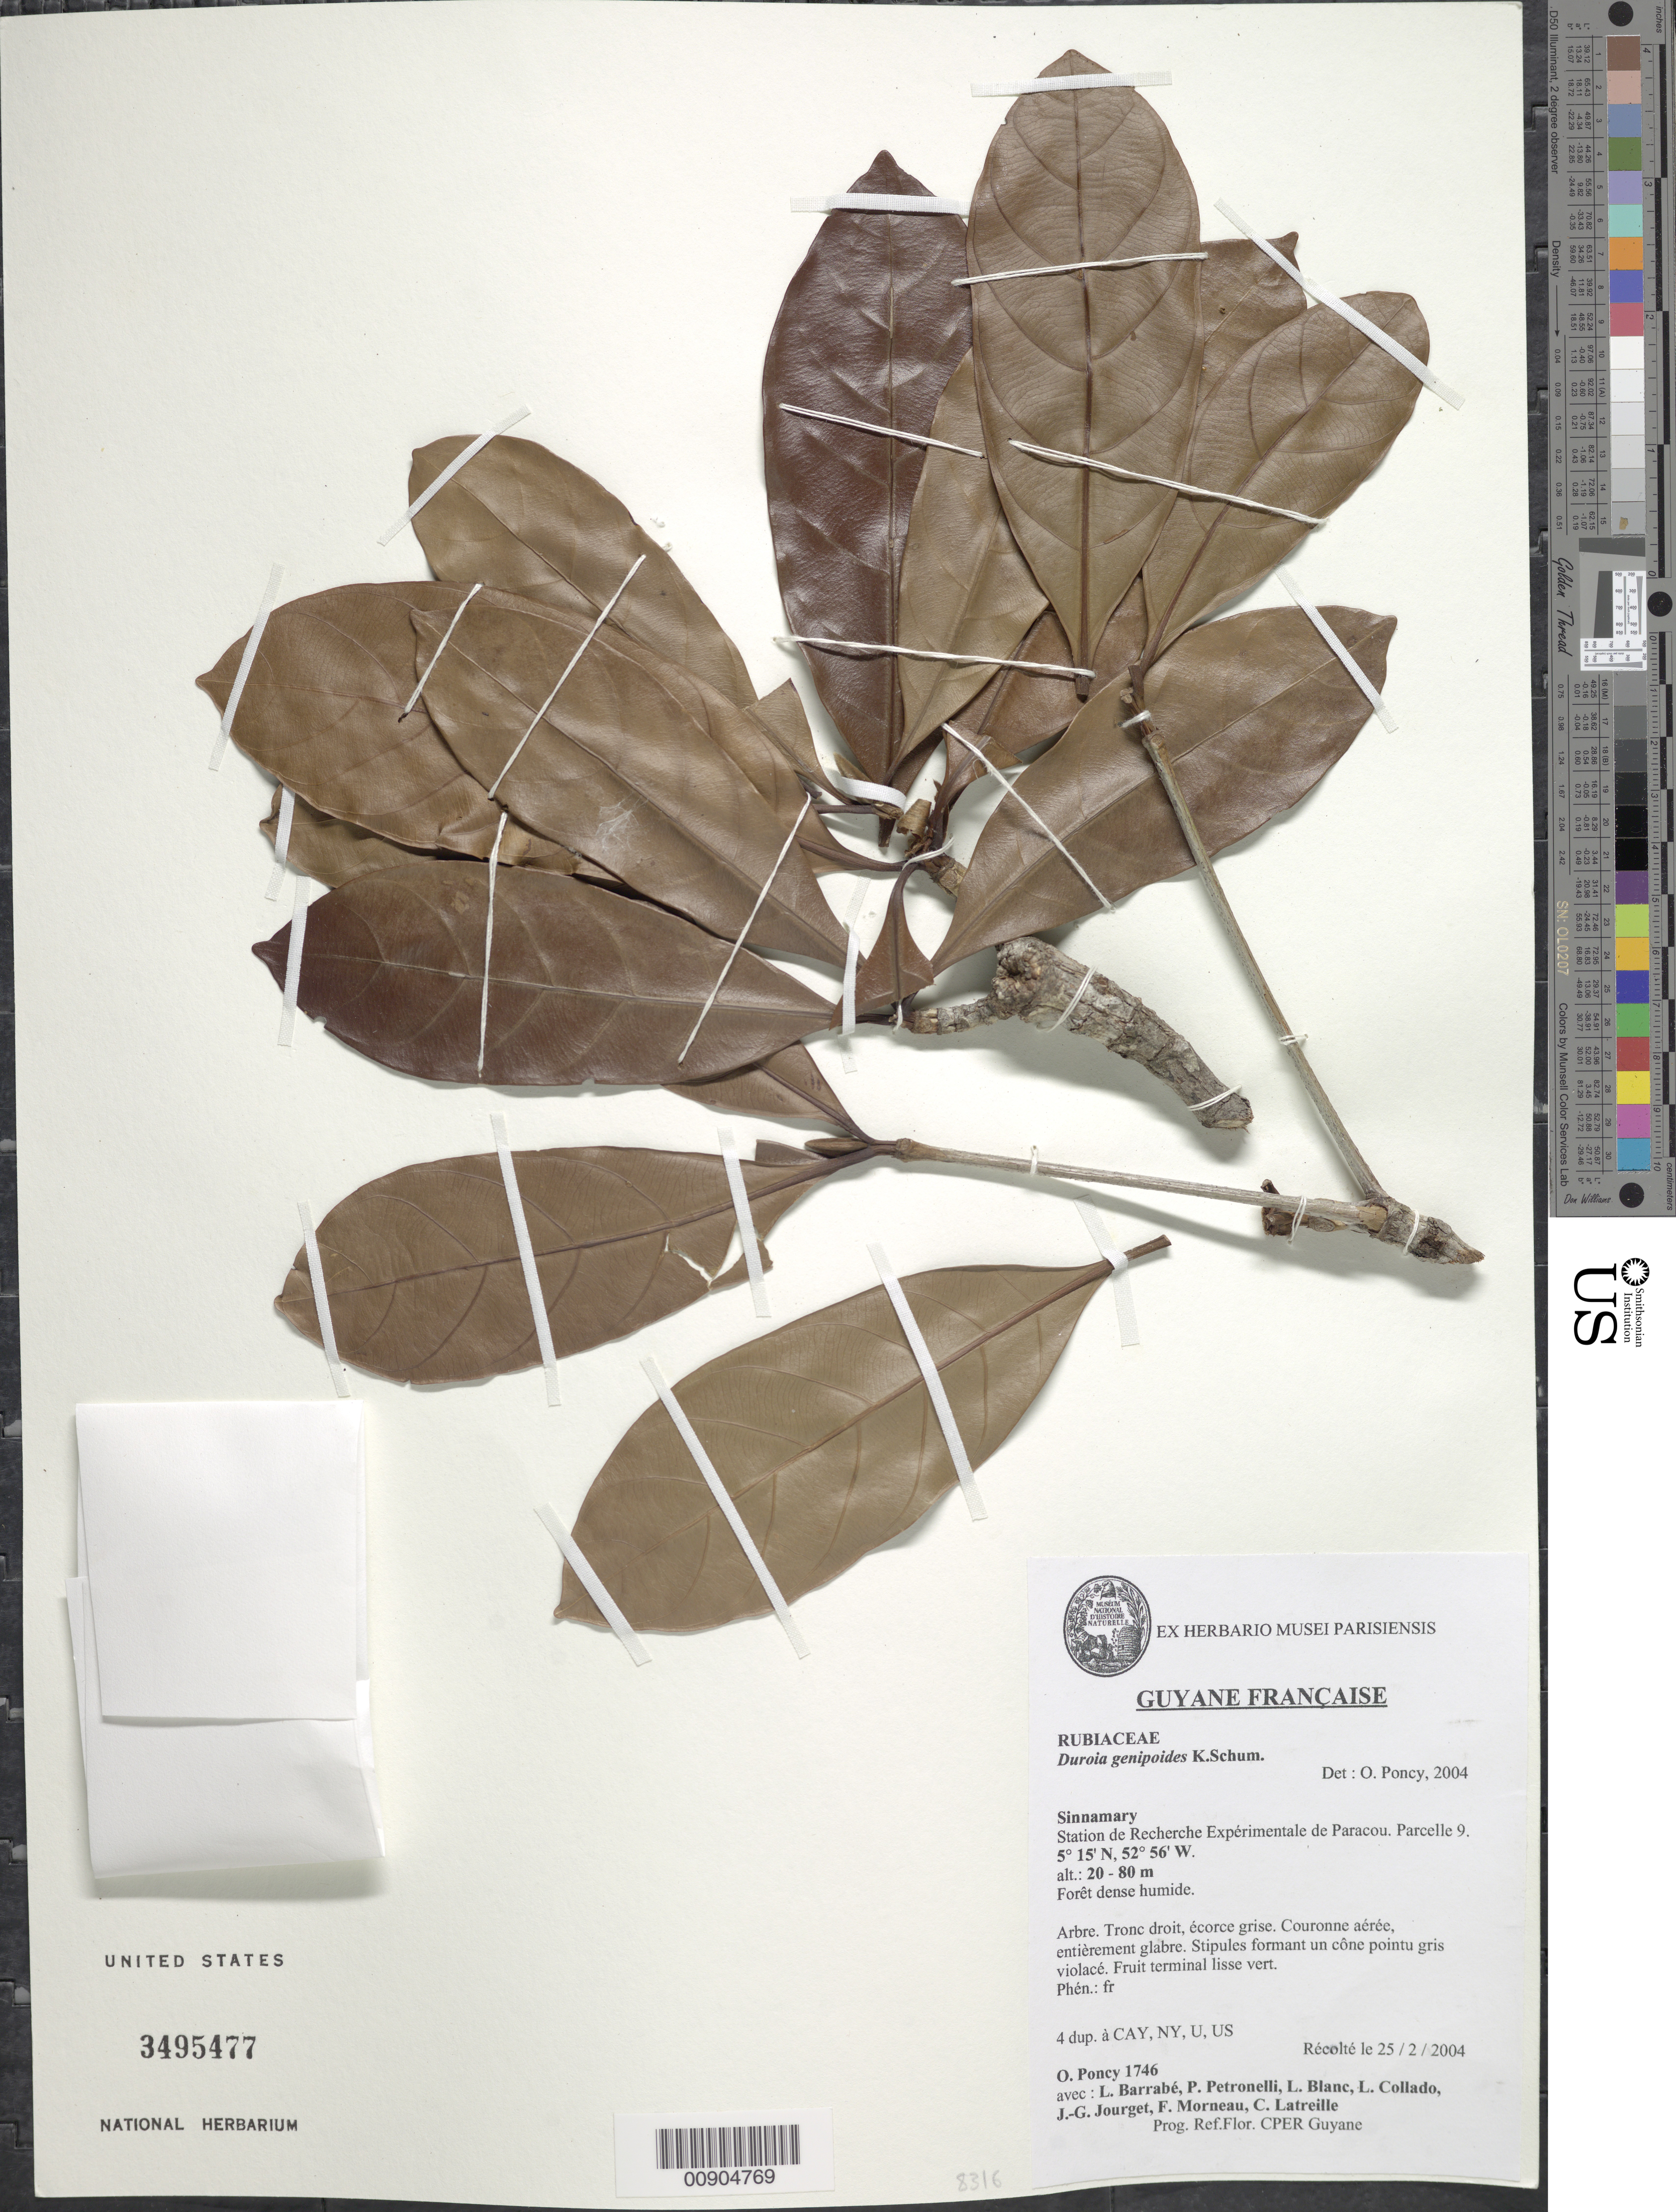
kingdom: Plantae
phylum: Tracheophyta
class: Magnoliopsida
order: Gentianales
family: Rubiaceae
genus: Duroia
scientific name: Duroia genipoides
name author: Hook. f. ex K. Schum.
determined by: Poncy, O.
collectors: O. Poncy, L. Barrabé, P. Petronelli, L. Blanc, L. Collado, J. Jourget, F. Morneau & C. Lateille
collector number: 1746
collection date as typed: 25-Feb-04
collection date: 2004-02-25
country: French Guiana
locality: Sinnamary, Station de Recherche Expérimental de Paracou. Parcelle 9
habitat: Forêt dense humide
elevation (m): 20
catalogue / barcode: US 3495477